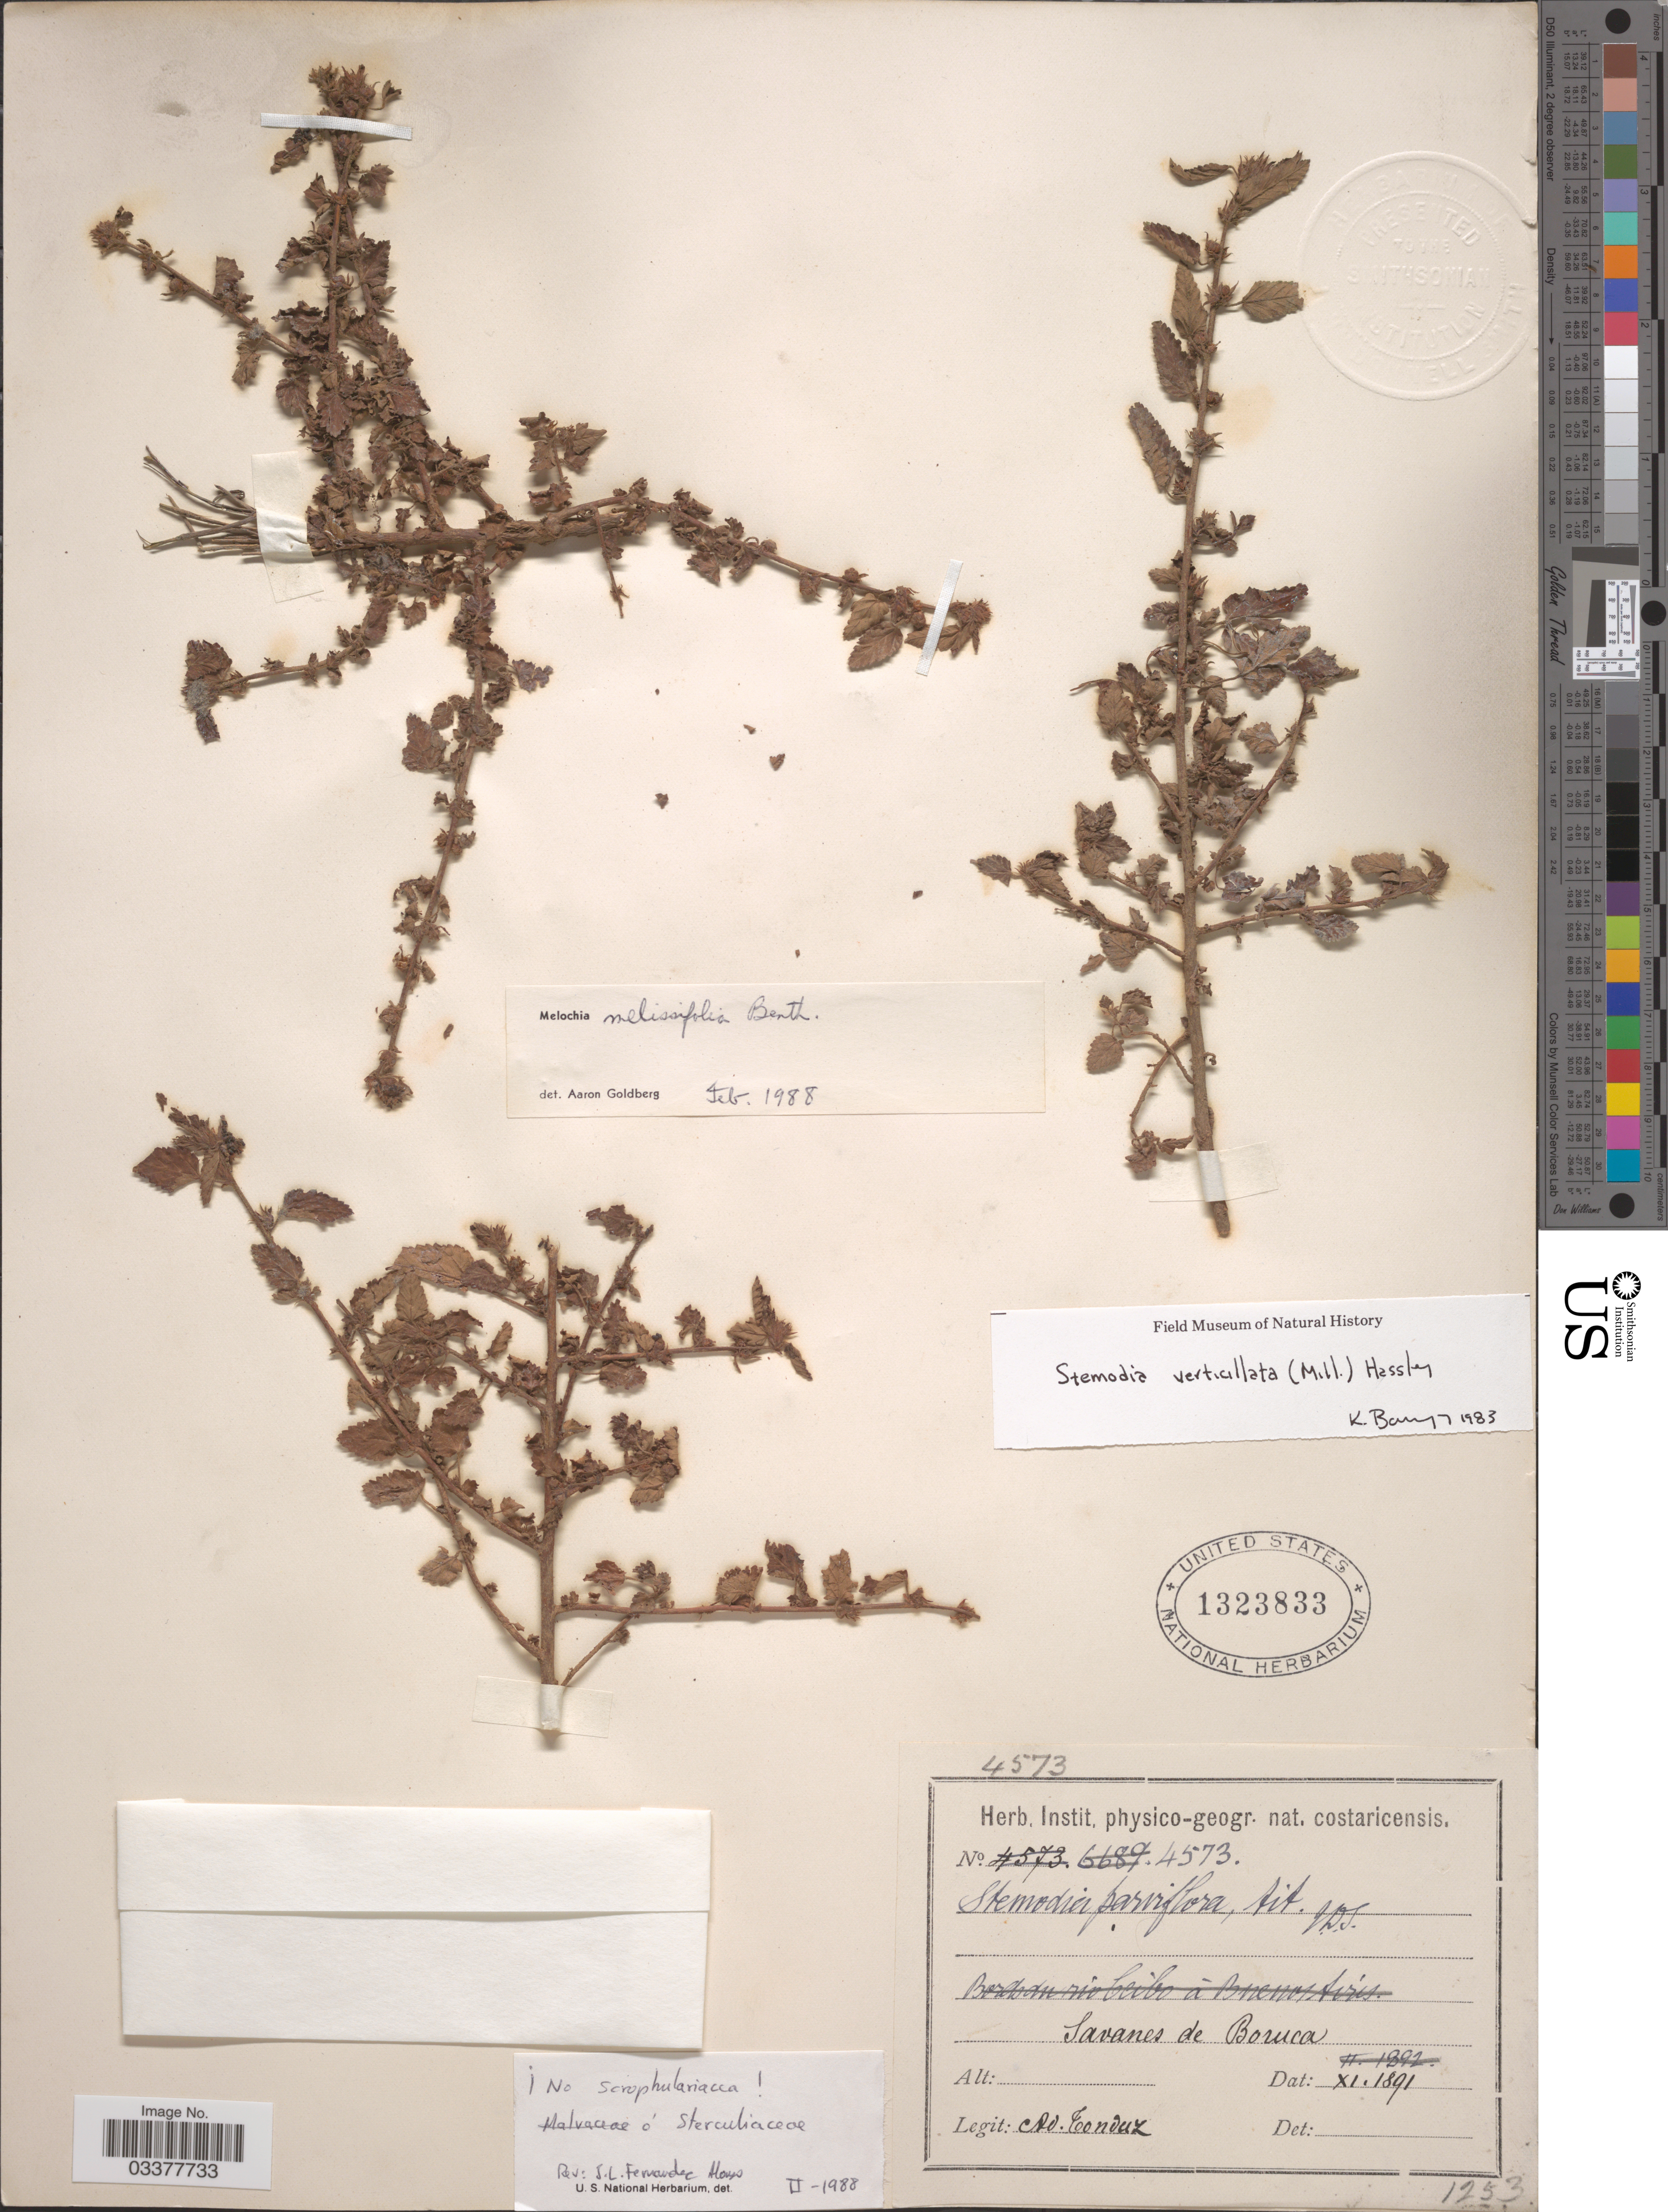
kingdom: Plantae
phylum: Tracheophyta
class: Magnoliopsida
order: Malvales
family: Malvaceae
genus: Melochia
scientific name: Melochia melissifolia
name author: Benth.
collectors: A. Tonduz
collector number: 4573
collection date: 1891-11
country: Costa Rica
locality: Savanes de Boruca.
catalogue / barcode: US 1323833